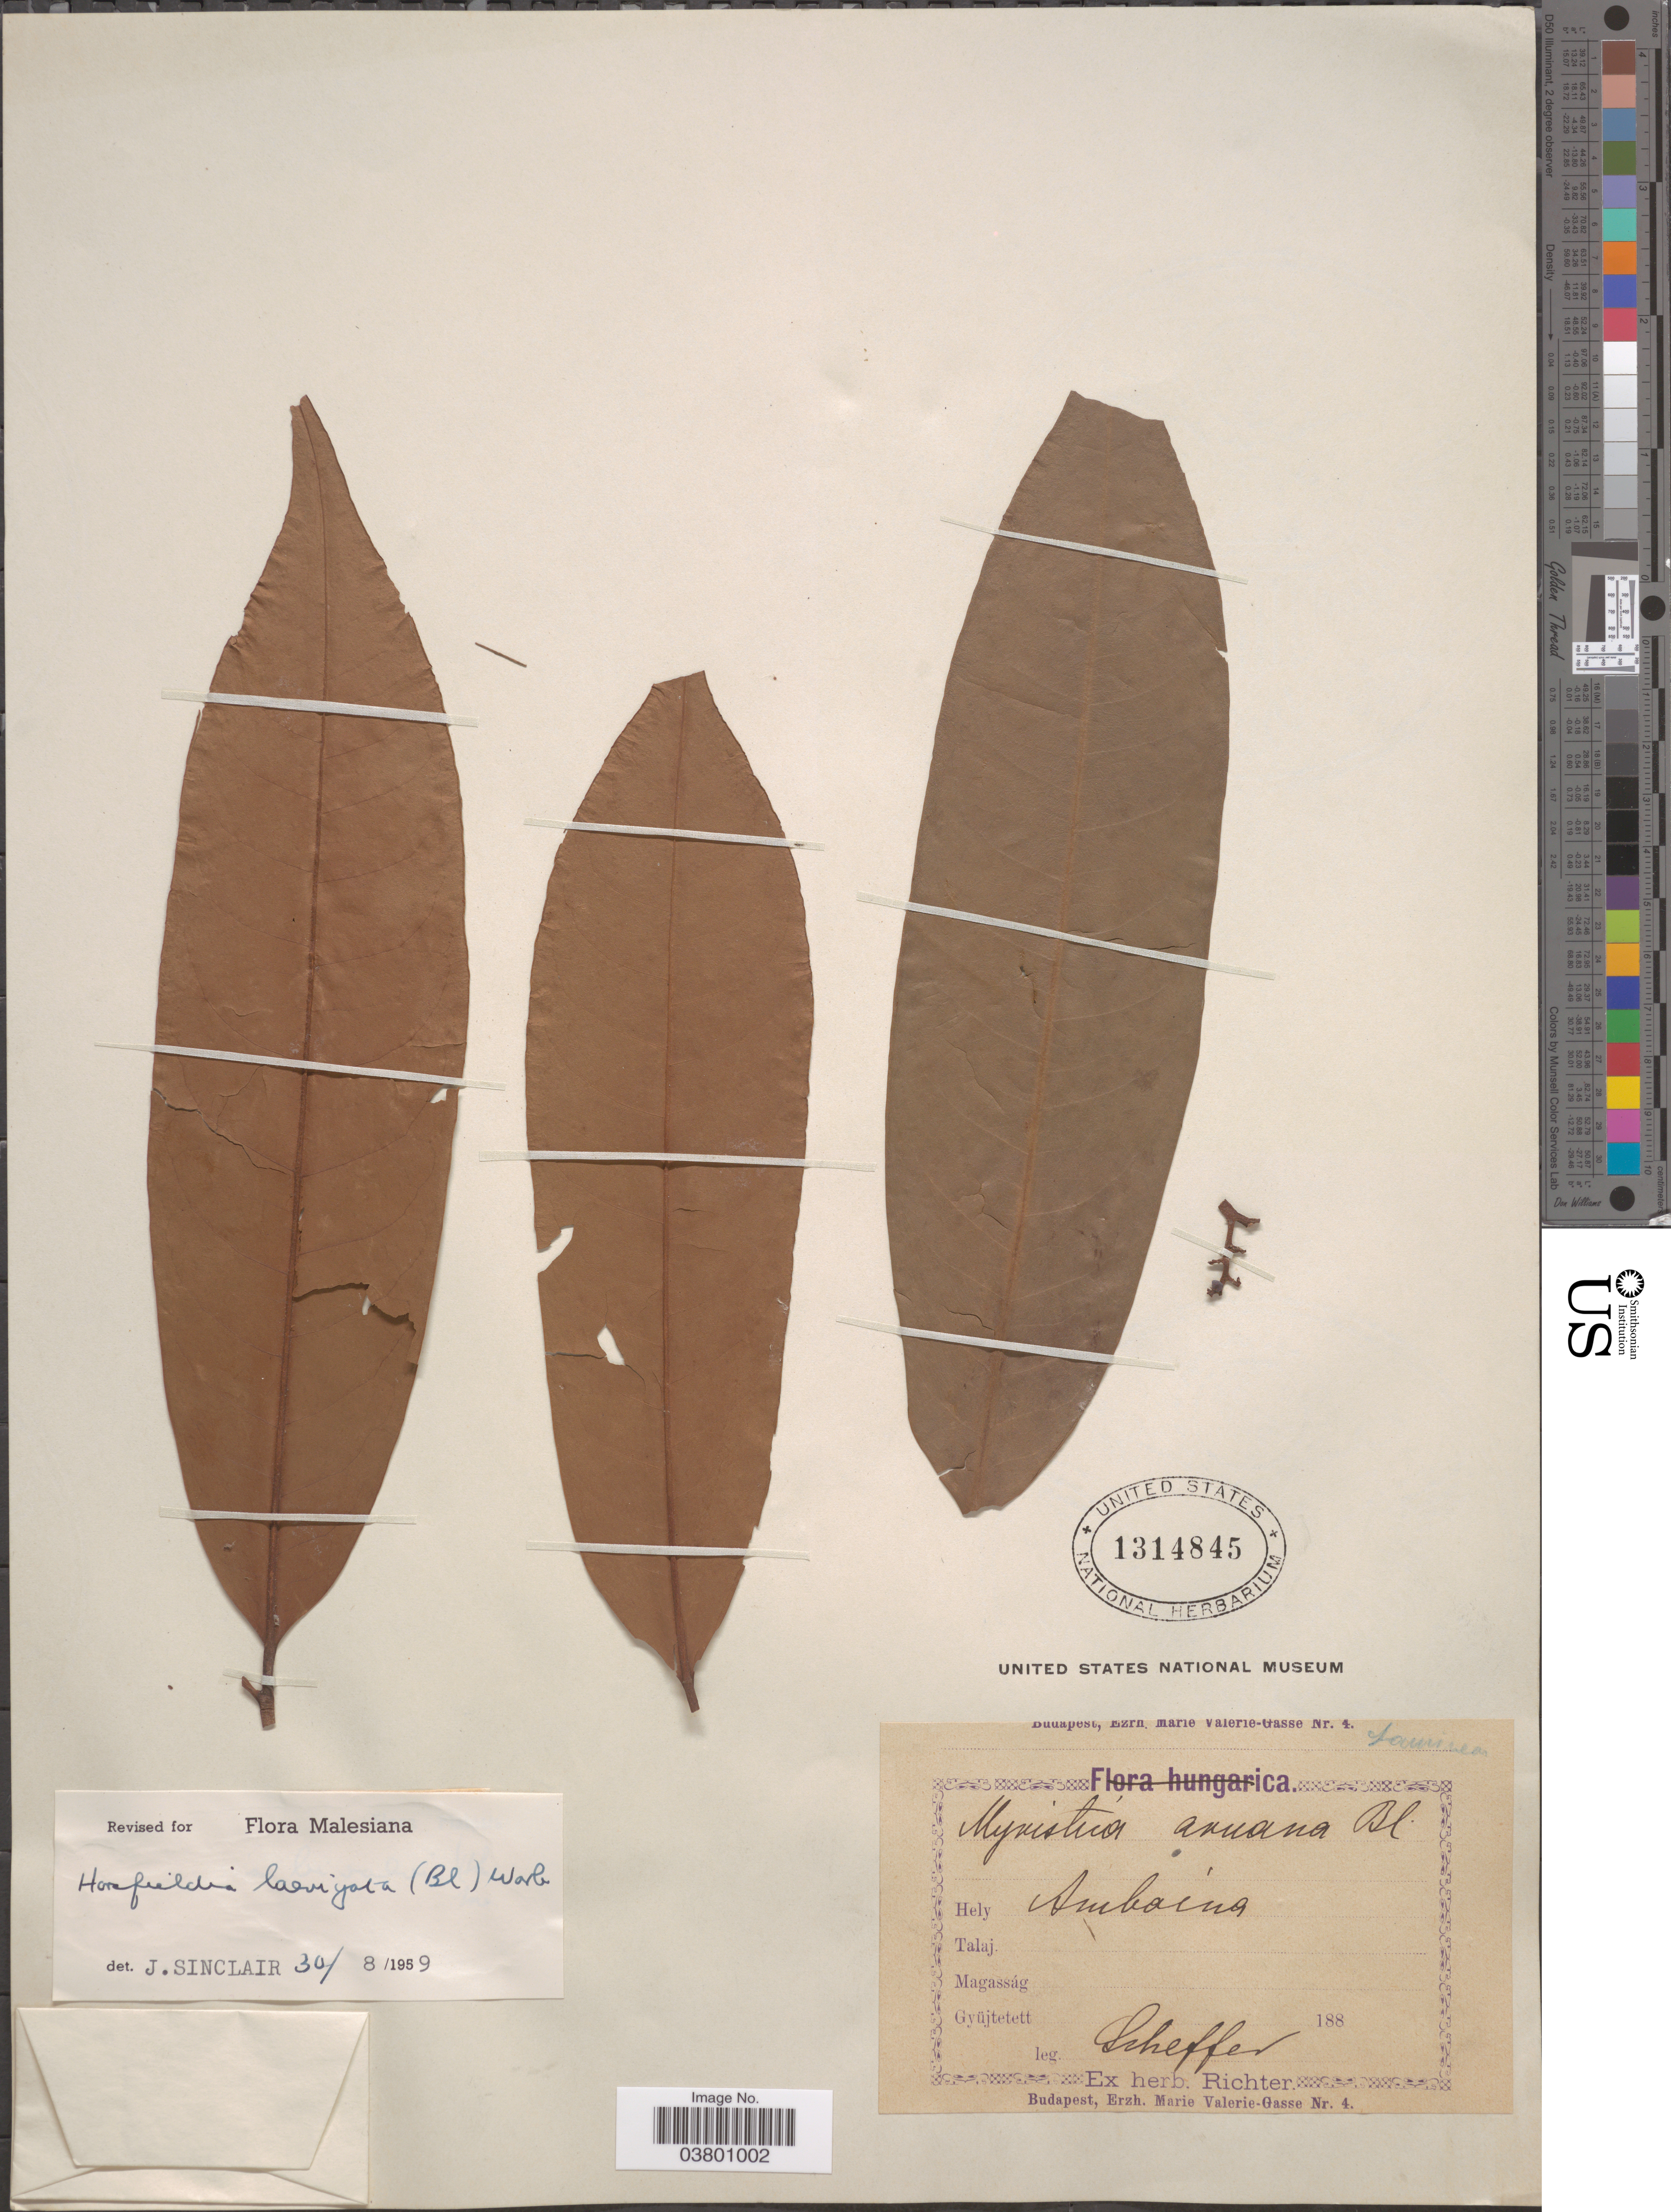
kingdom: Plantae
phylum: Tracheophyta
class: Magnoliopsida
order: Magnoliales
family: Myristicaceae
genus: Horsfieldia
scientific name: Horsfieldia aruana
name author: (Blume) W.J. de Wilde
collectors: Scheffer, --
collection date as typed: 188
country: Indonesia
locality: Amboina.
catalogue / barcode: US 1314845